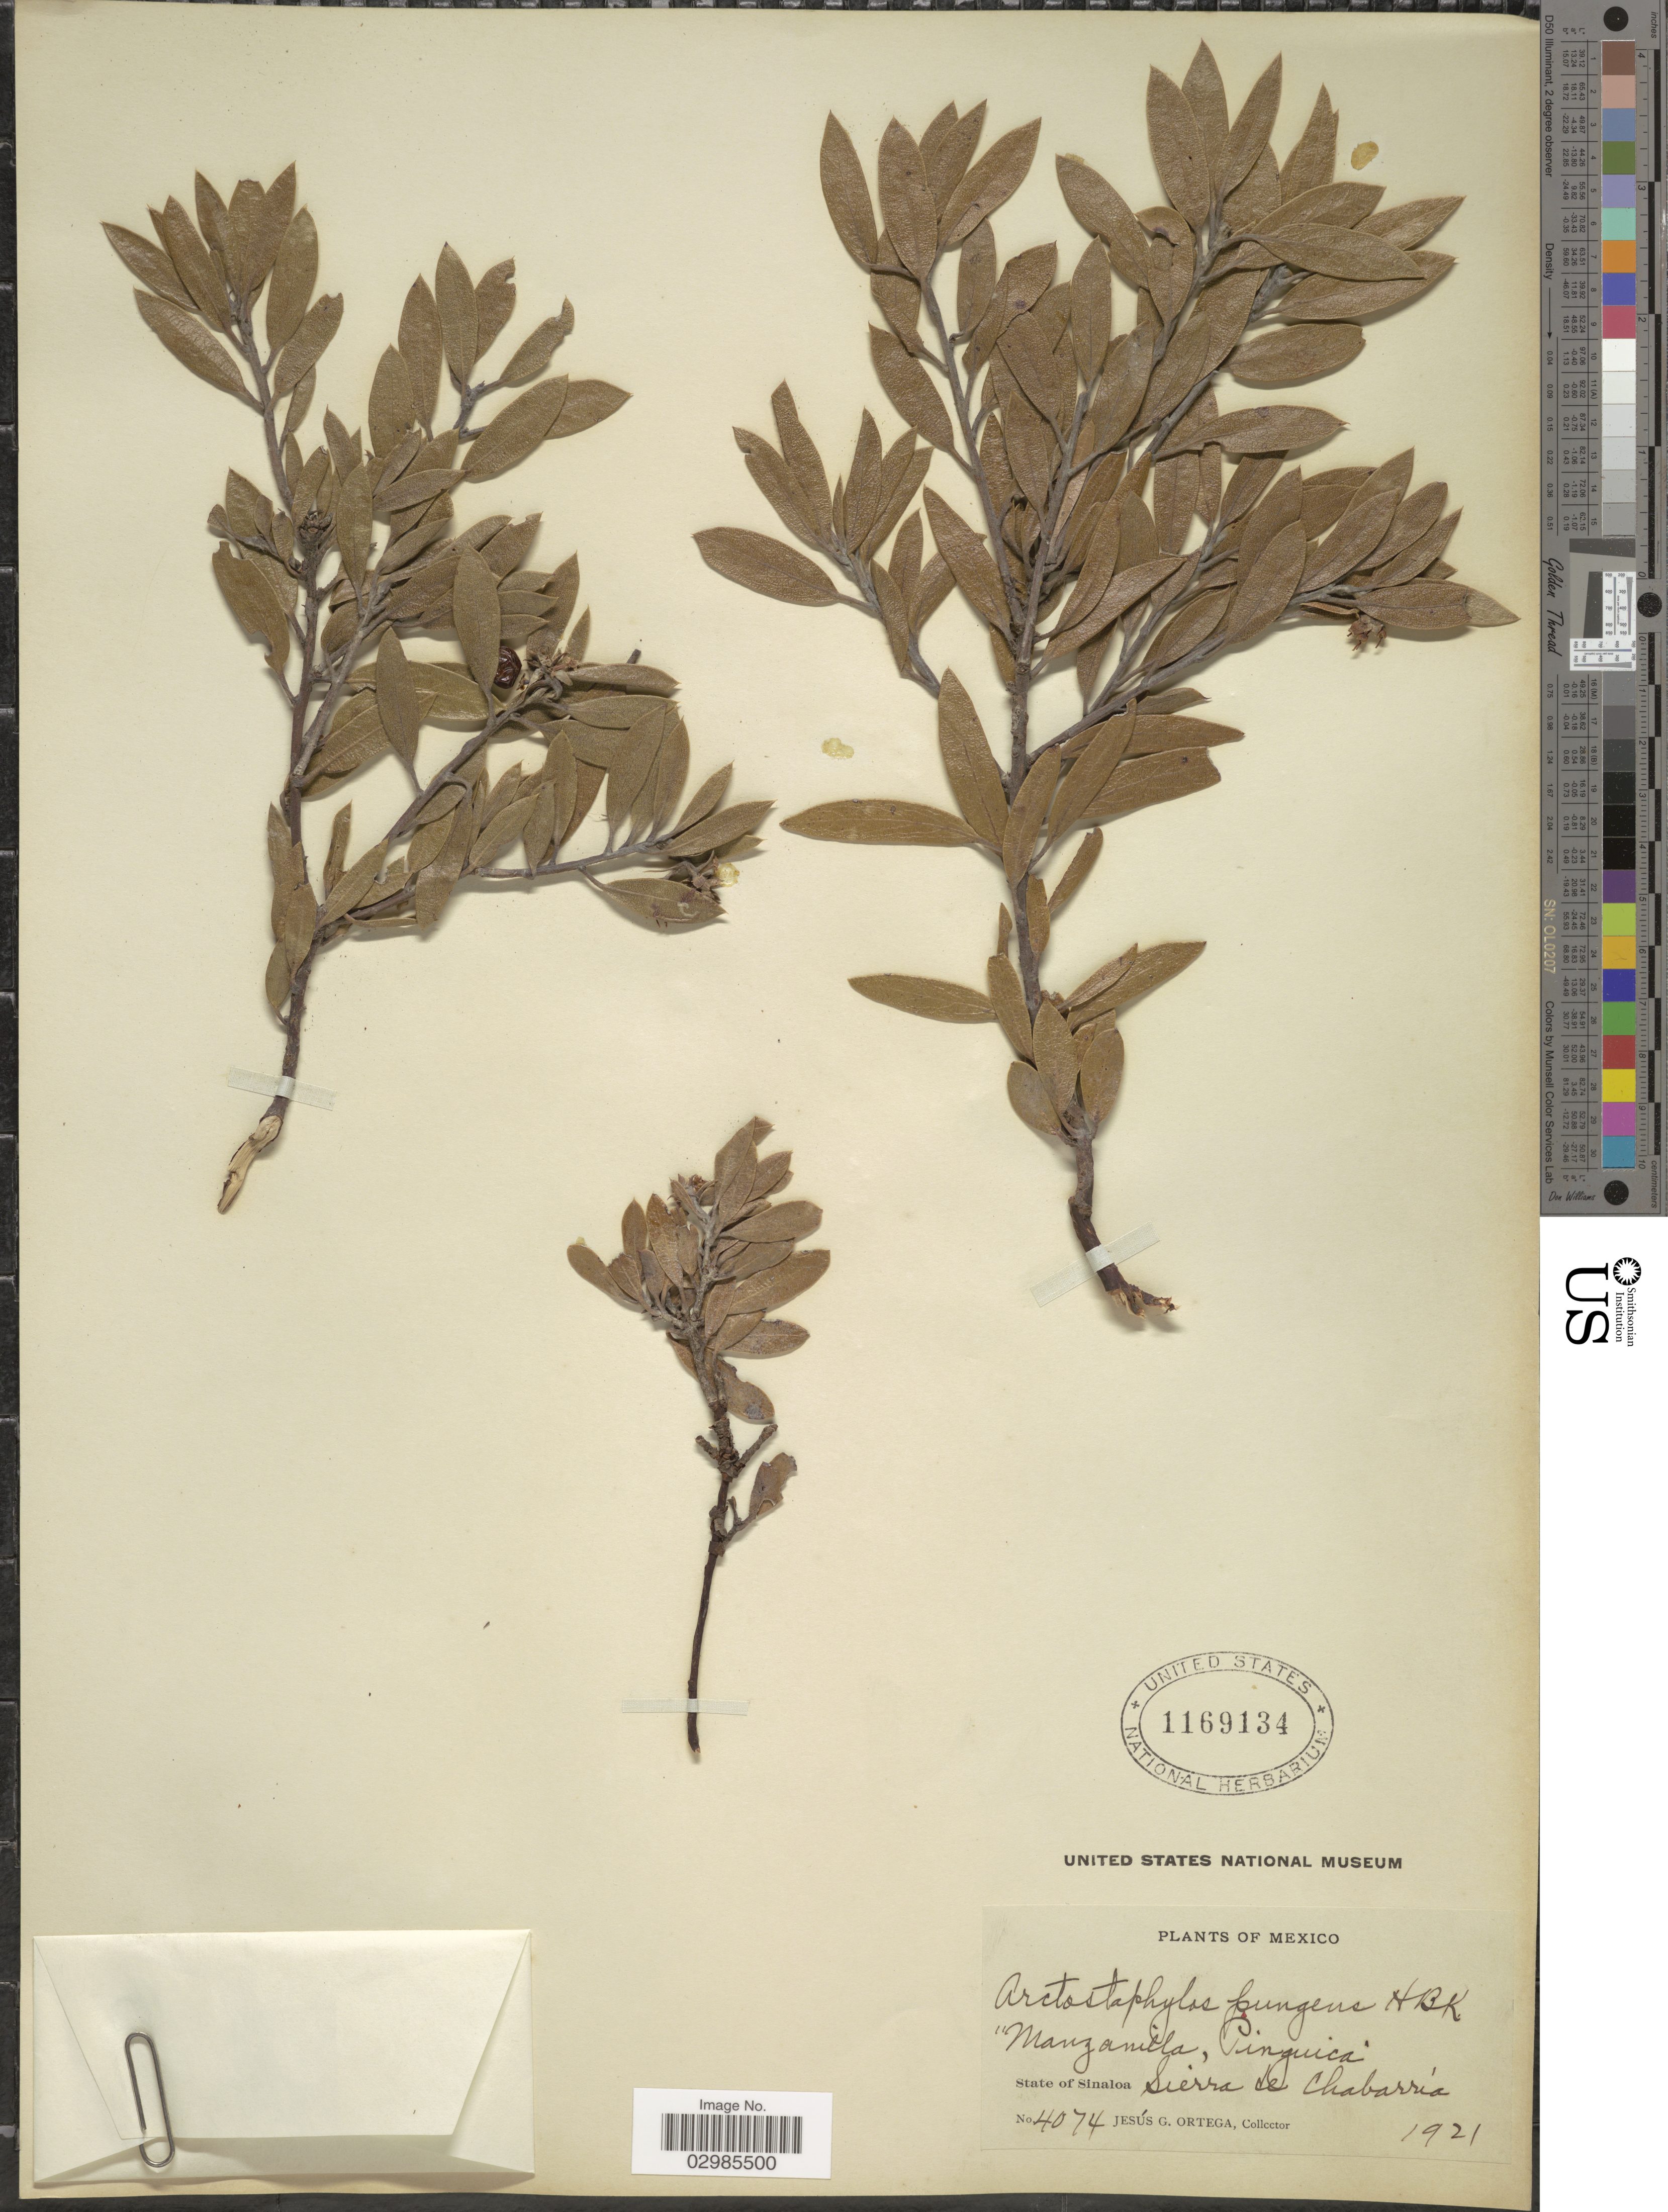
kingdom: Plantae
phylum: Tracheophyta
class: Magnoliopsida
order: Ericales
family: Ericaceae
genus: Arctostaphylos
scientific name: Arctostaphylos pungens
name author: Kunth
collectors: J. Ortega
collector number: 4074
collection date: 1921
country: Mexico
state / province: Sinaloa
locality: Manzanilla, Pinguica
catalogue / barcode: US 1169134